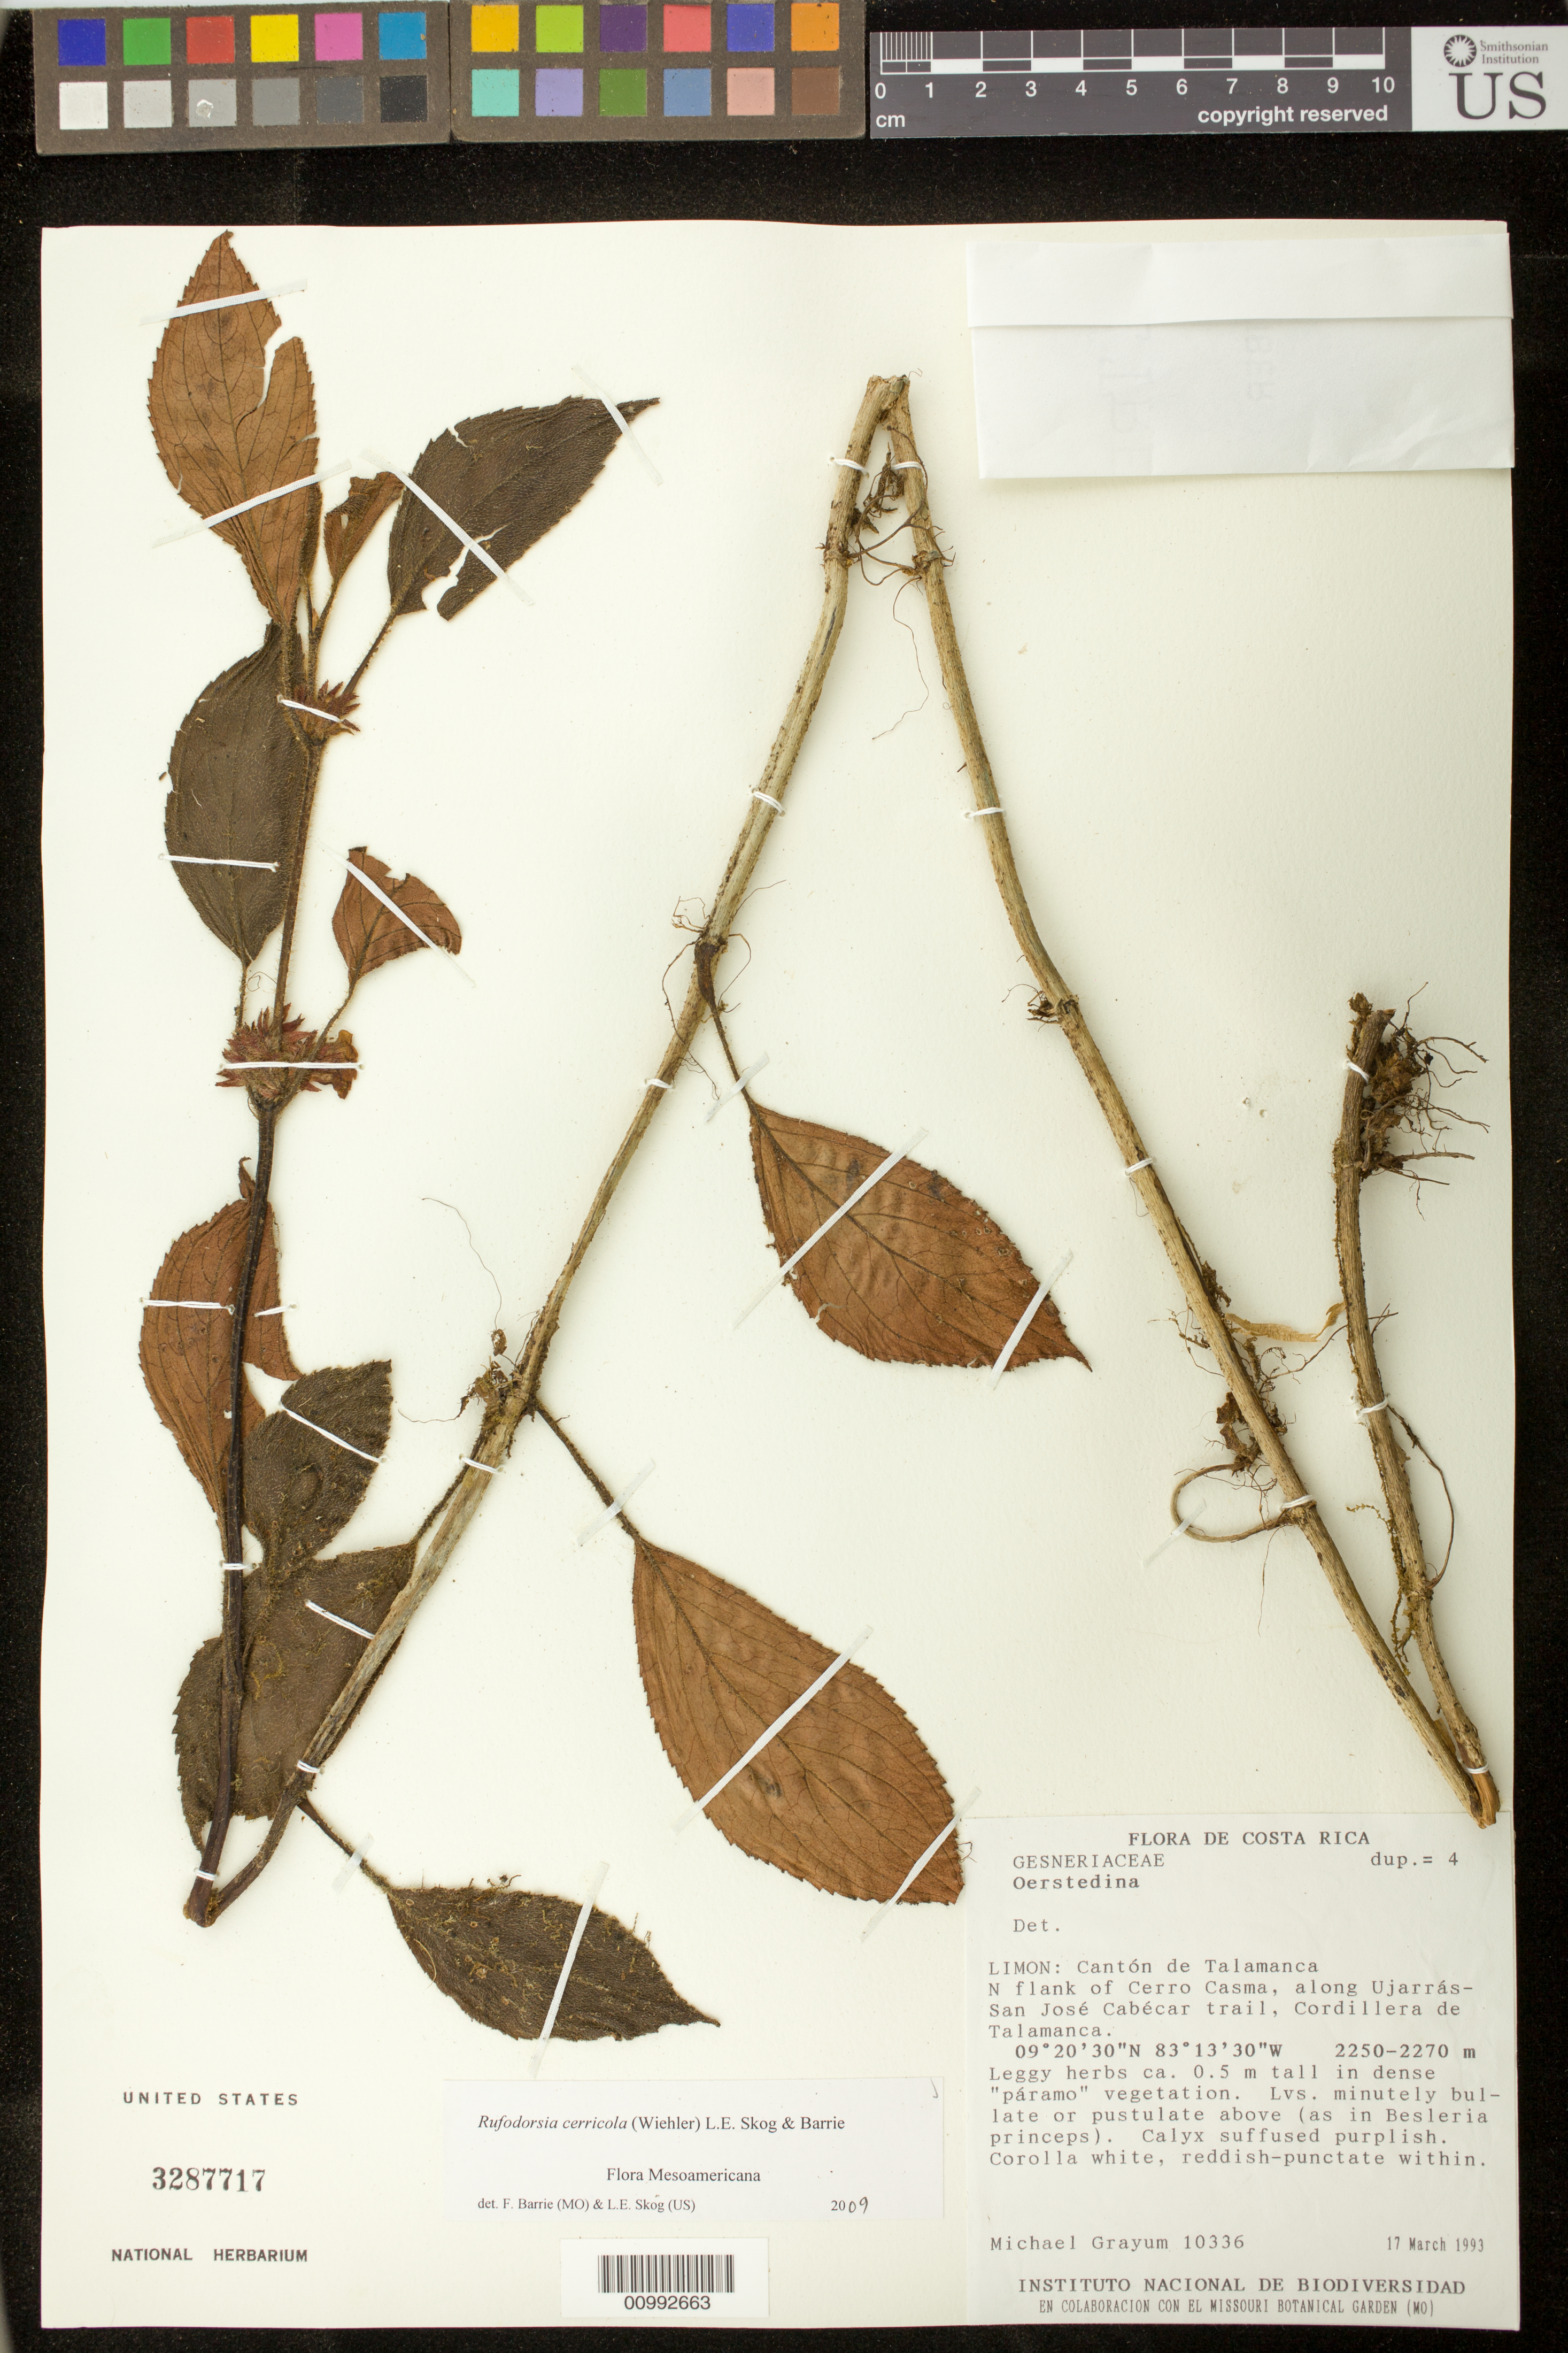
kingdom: Plantae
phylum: Tracheophyta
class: Magnoliopsida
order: Lamiales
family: Gesneriaceae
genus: Rufodorsia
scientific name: Rufodorsia cerricola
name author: (Wiehler) Kriebel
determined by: Barrie, F. R.; Skog, Laurence E.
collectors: M. H. Grayum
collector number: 10336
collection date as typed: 17 Mar 1993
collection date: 1993-03-17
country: Costa Rica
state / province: Limón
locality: Limon: Cantón de Talamanca, N flank of Cerro Casma, along Ujarrás-San José Cabécar trail, Cordillera Talamanca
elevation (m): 2250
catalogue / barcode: US 3287717